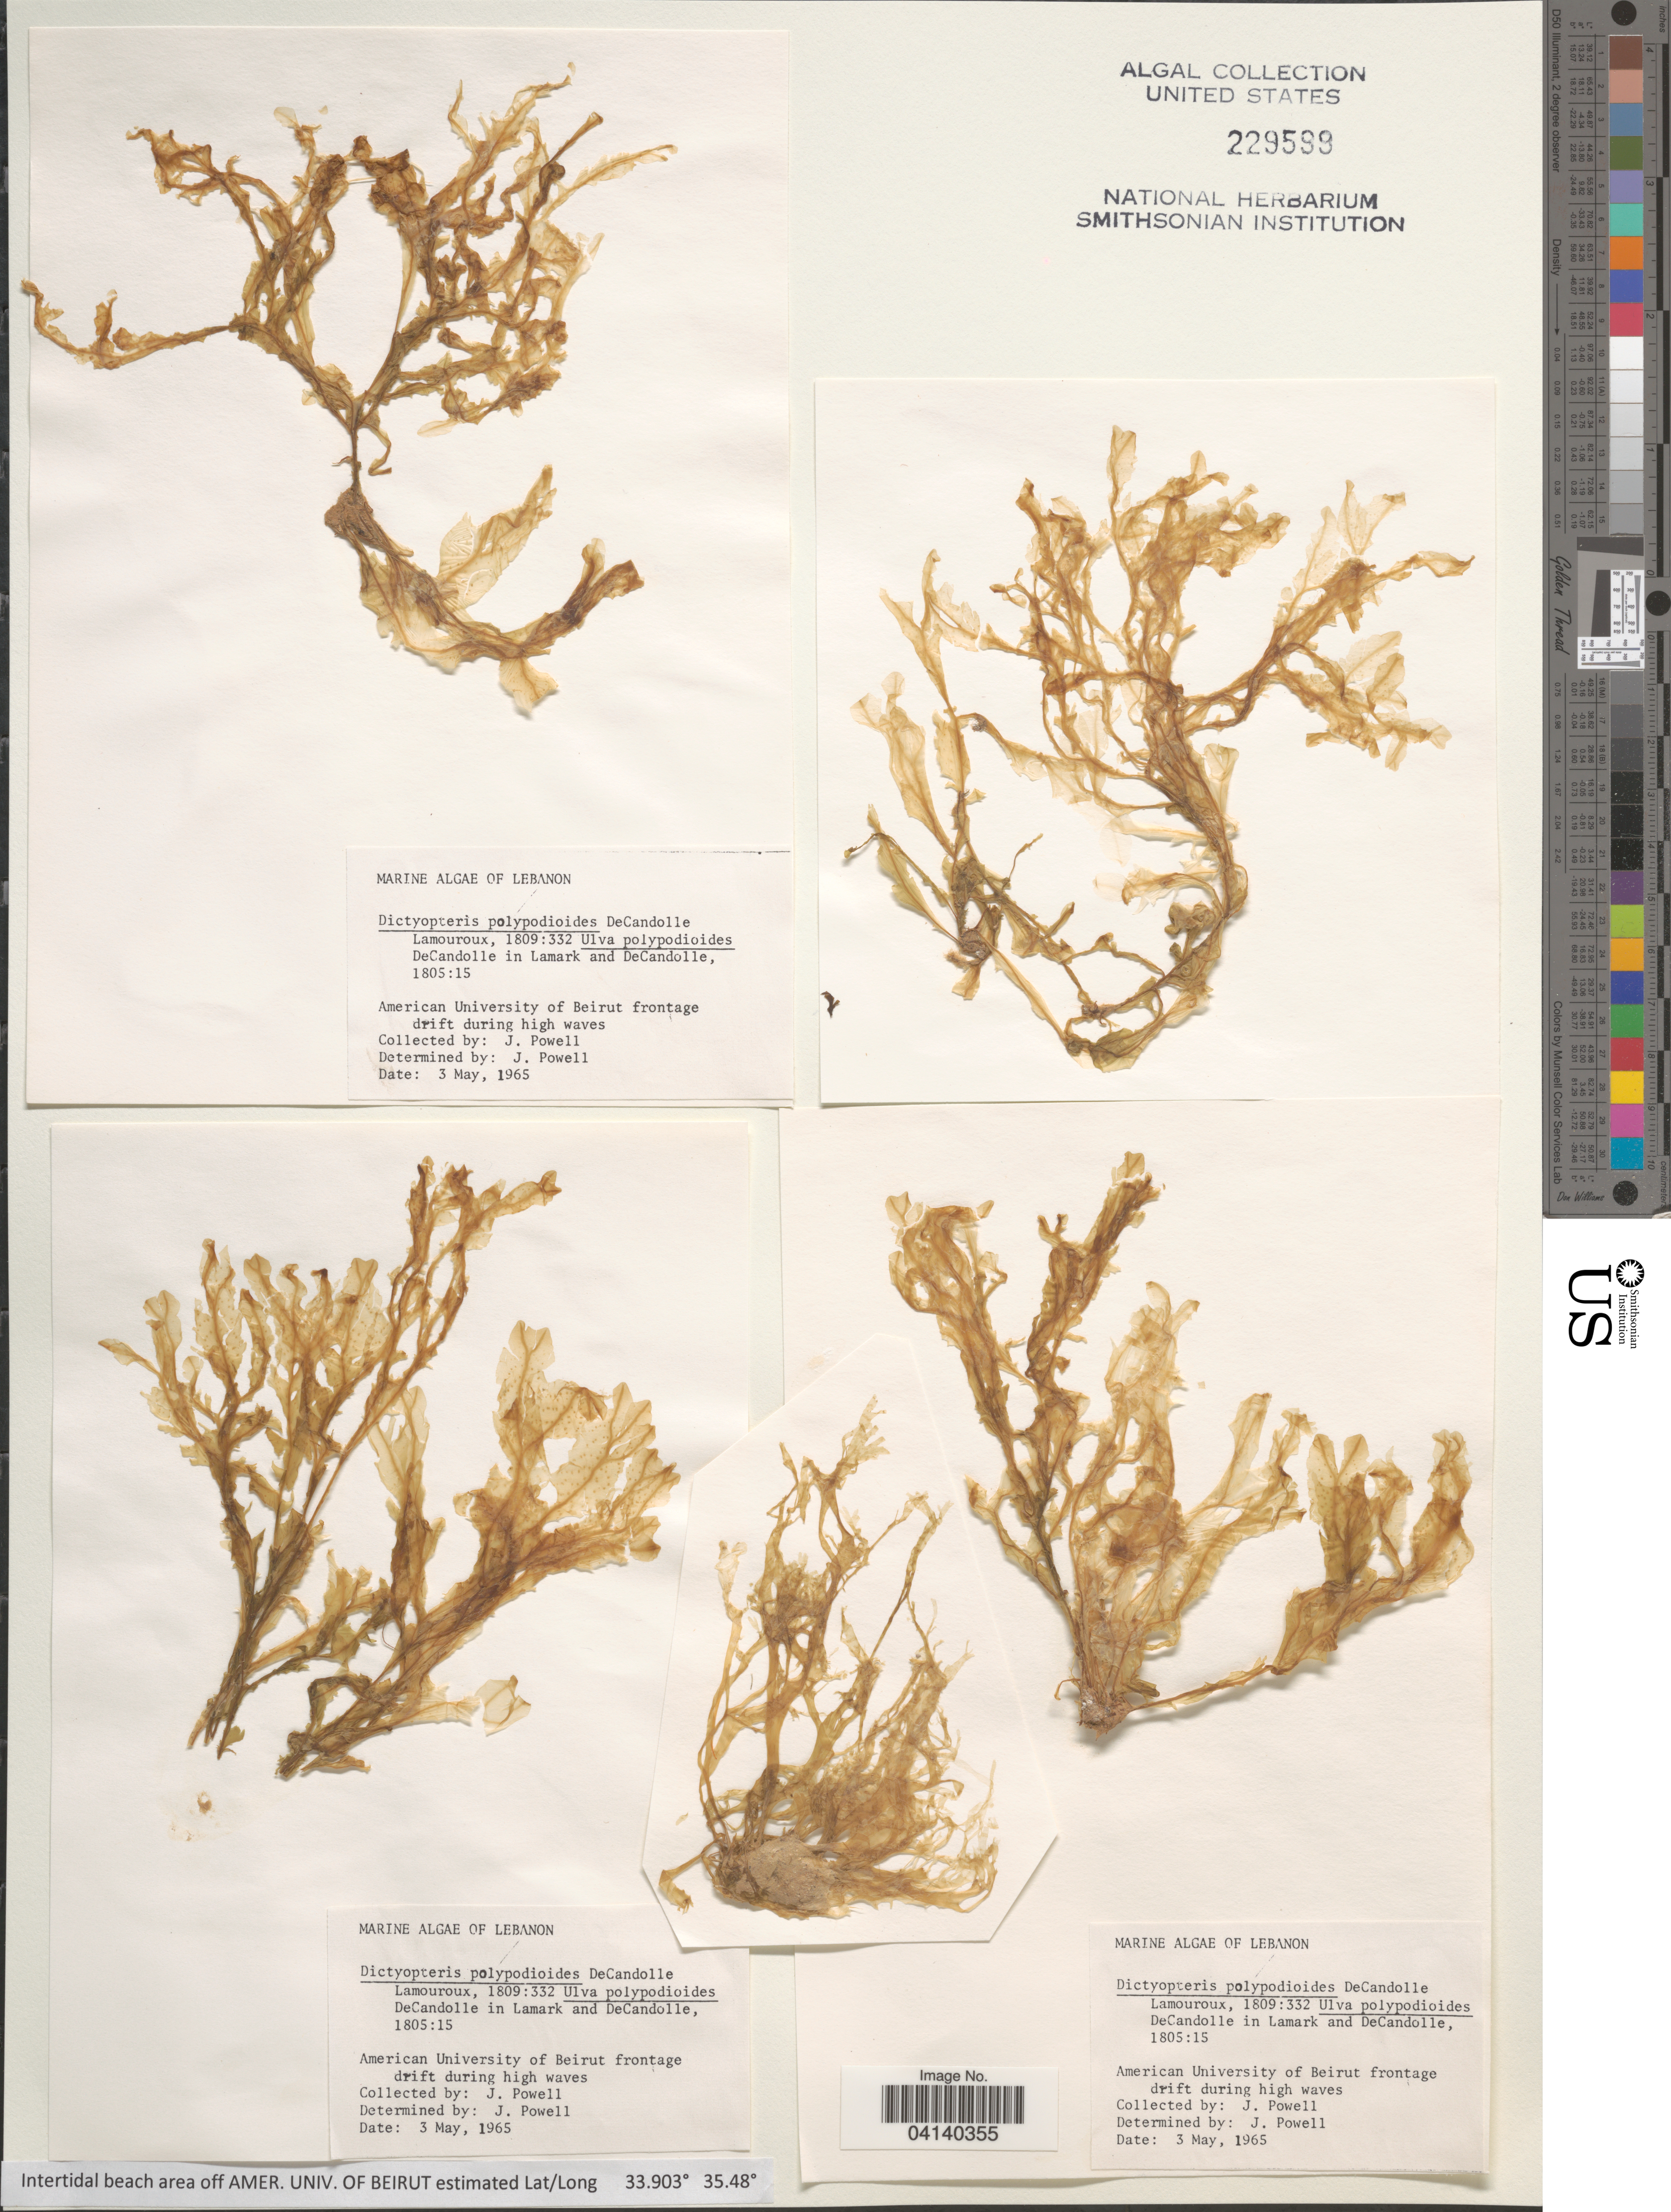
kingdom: Chromista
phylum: Ochrophyta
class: Phaeophyceae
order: Dictyotales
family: Dictyotaceae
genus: Dictyopteris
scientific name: Dictyopteris polypodioides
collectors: J. Powell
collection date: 1965-05-03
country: Lebanon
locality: American University of Beirut frontage drift during high waves.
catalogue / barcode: US 229599